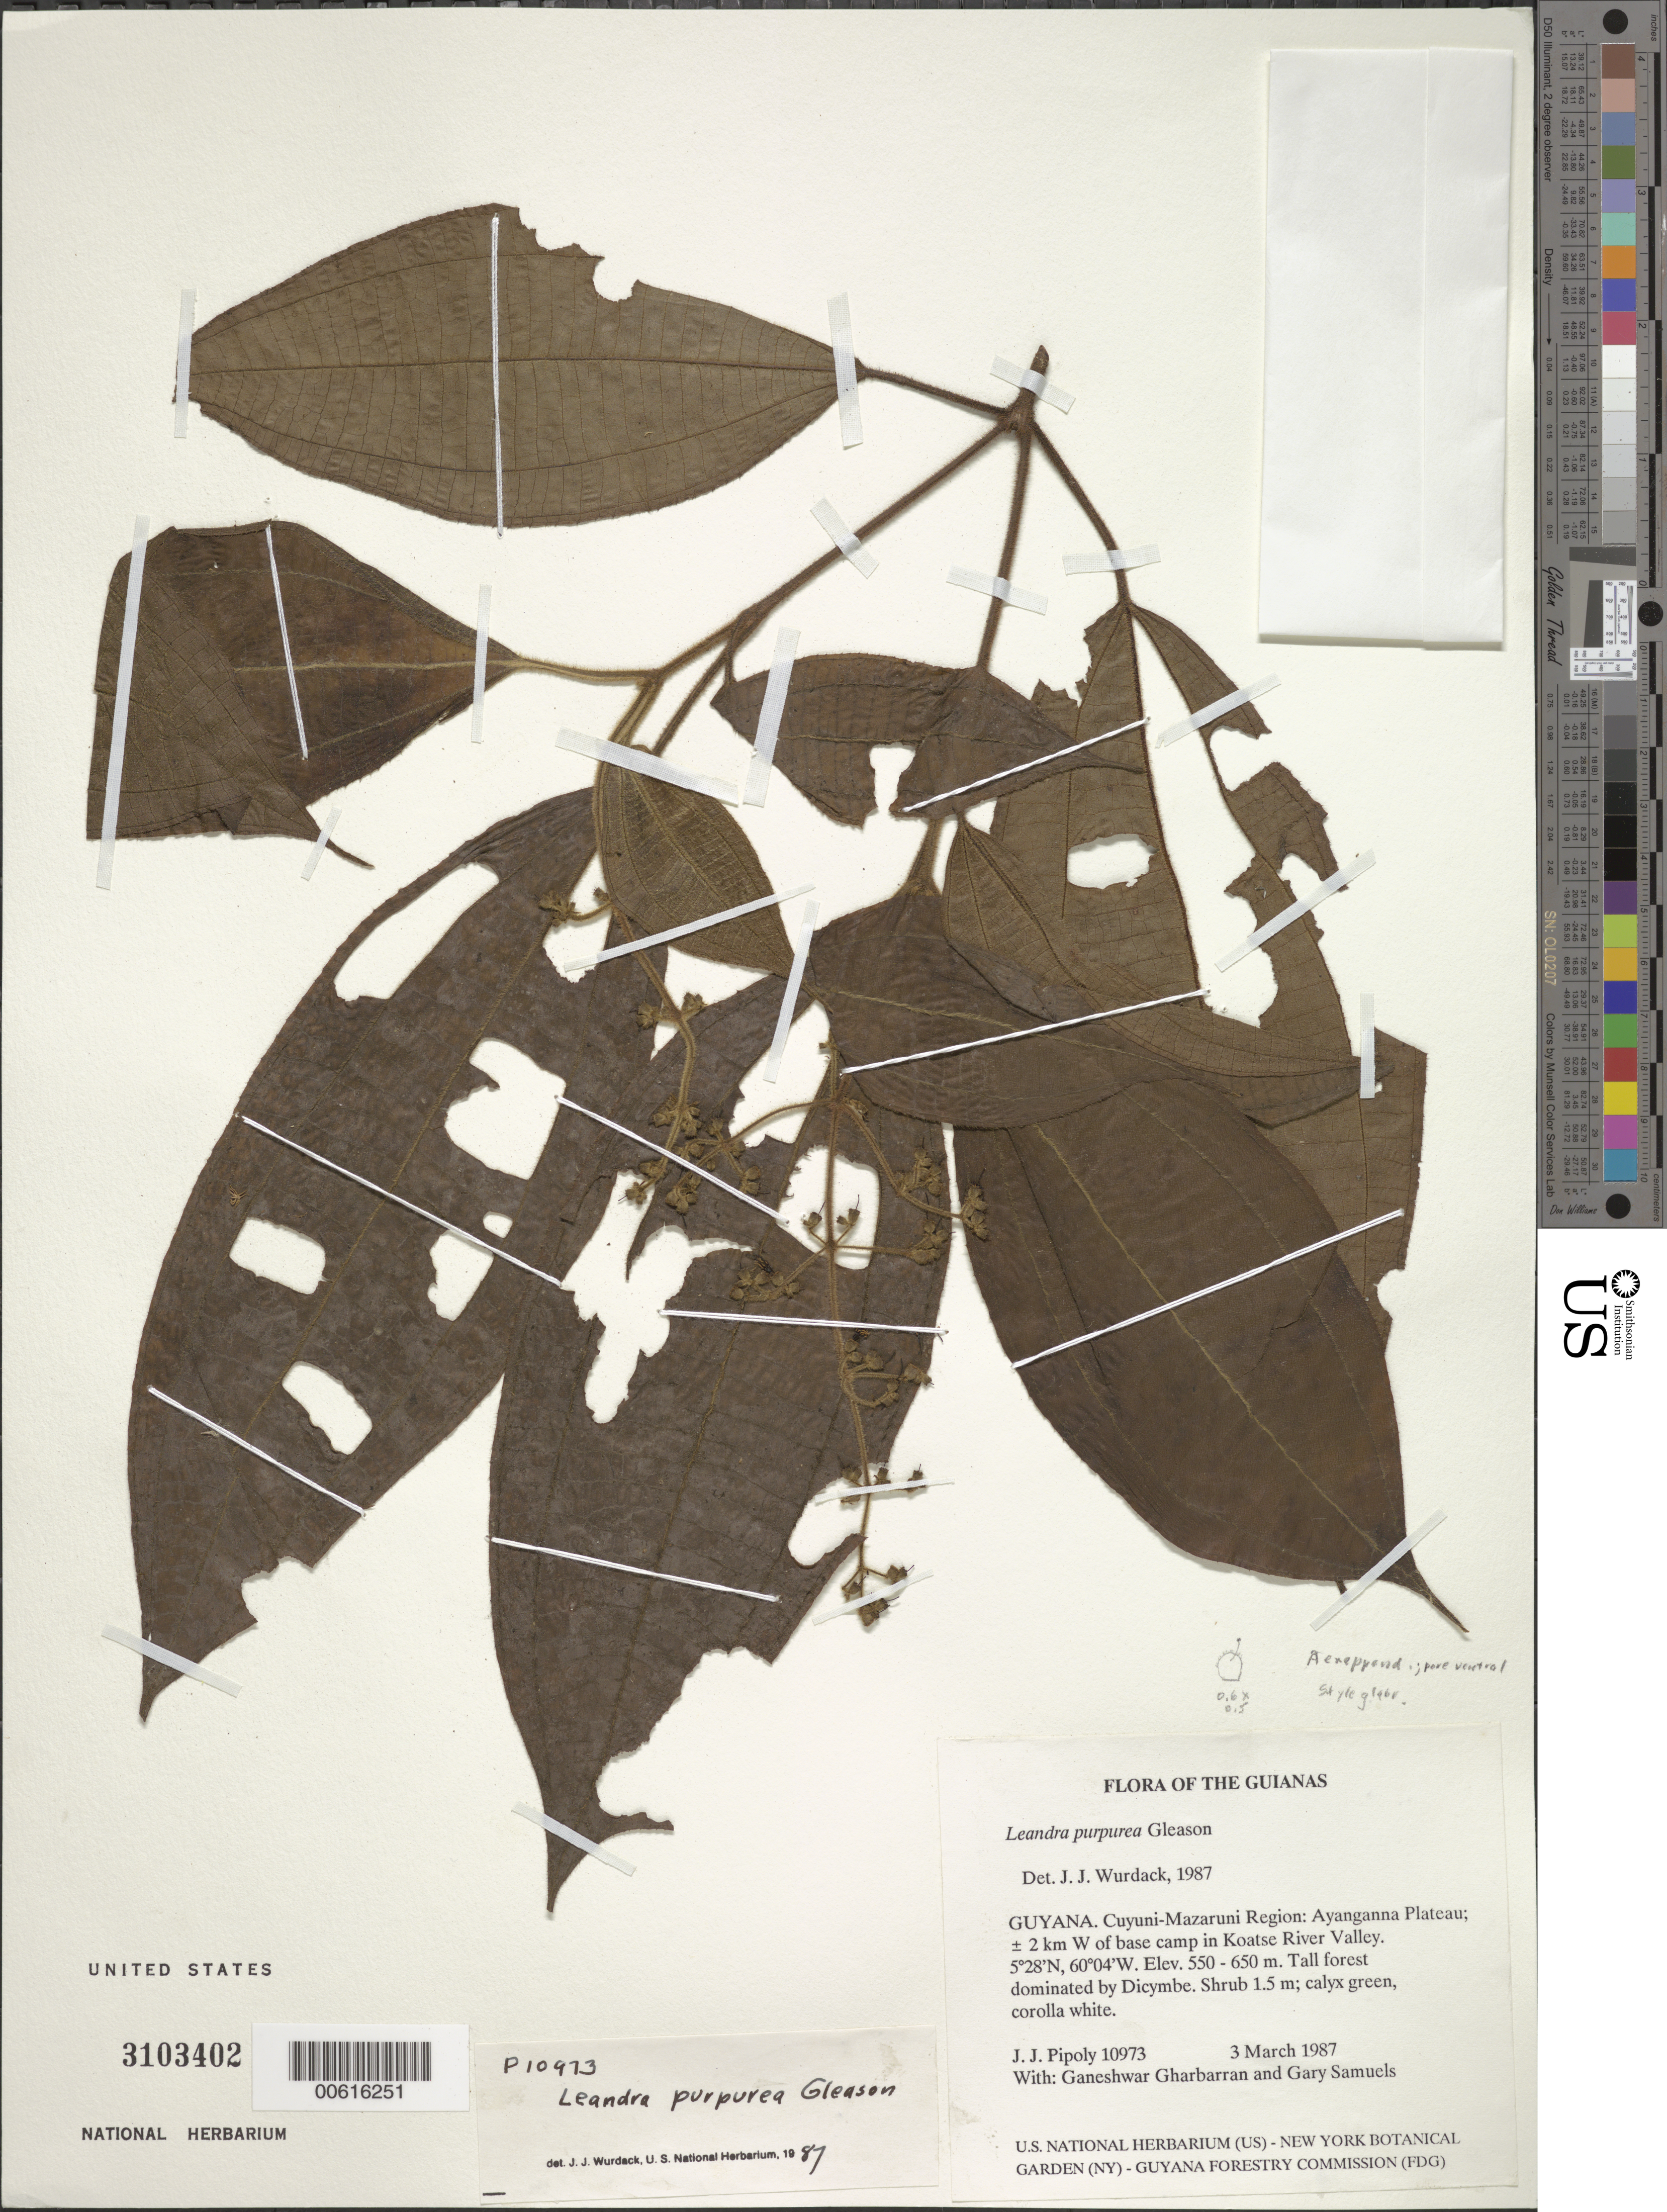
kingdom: Plantae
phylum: Tracheophyta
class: Magnoliopsida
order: Myrtales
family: Melastomataceae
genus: Leandra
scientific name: Leandra purpurea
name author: Gleason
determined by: Wurdack, John J., (US), US (UNITED STATES)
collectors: J. J. Pipoly, G. Gharbarran & G. Samuels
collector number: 10973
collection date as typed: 3 March 1987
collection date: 1987-03-03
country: Guyana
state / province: Cuyuni-Mazaruni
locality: Ayanganna Plateau; ± 2 km W of base camp in Koatse River Valley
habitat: Tall forest dominated by Dicymbe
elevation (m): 550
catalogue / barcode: US 3103402